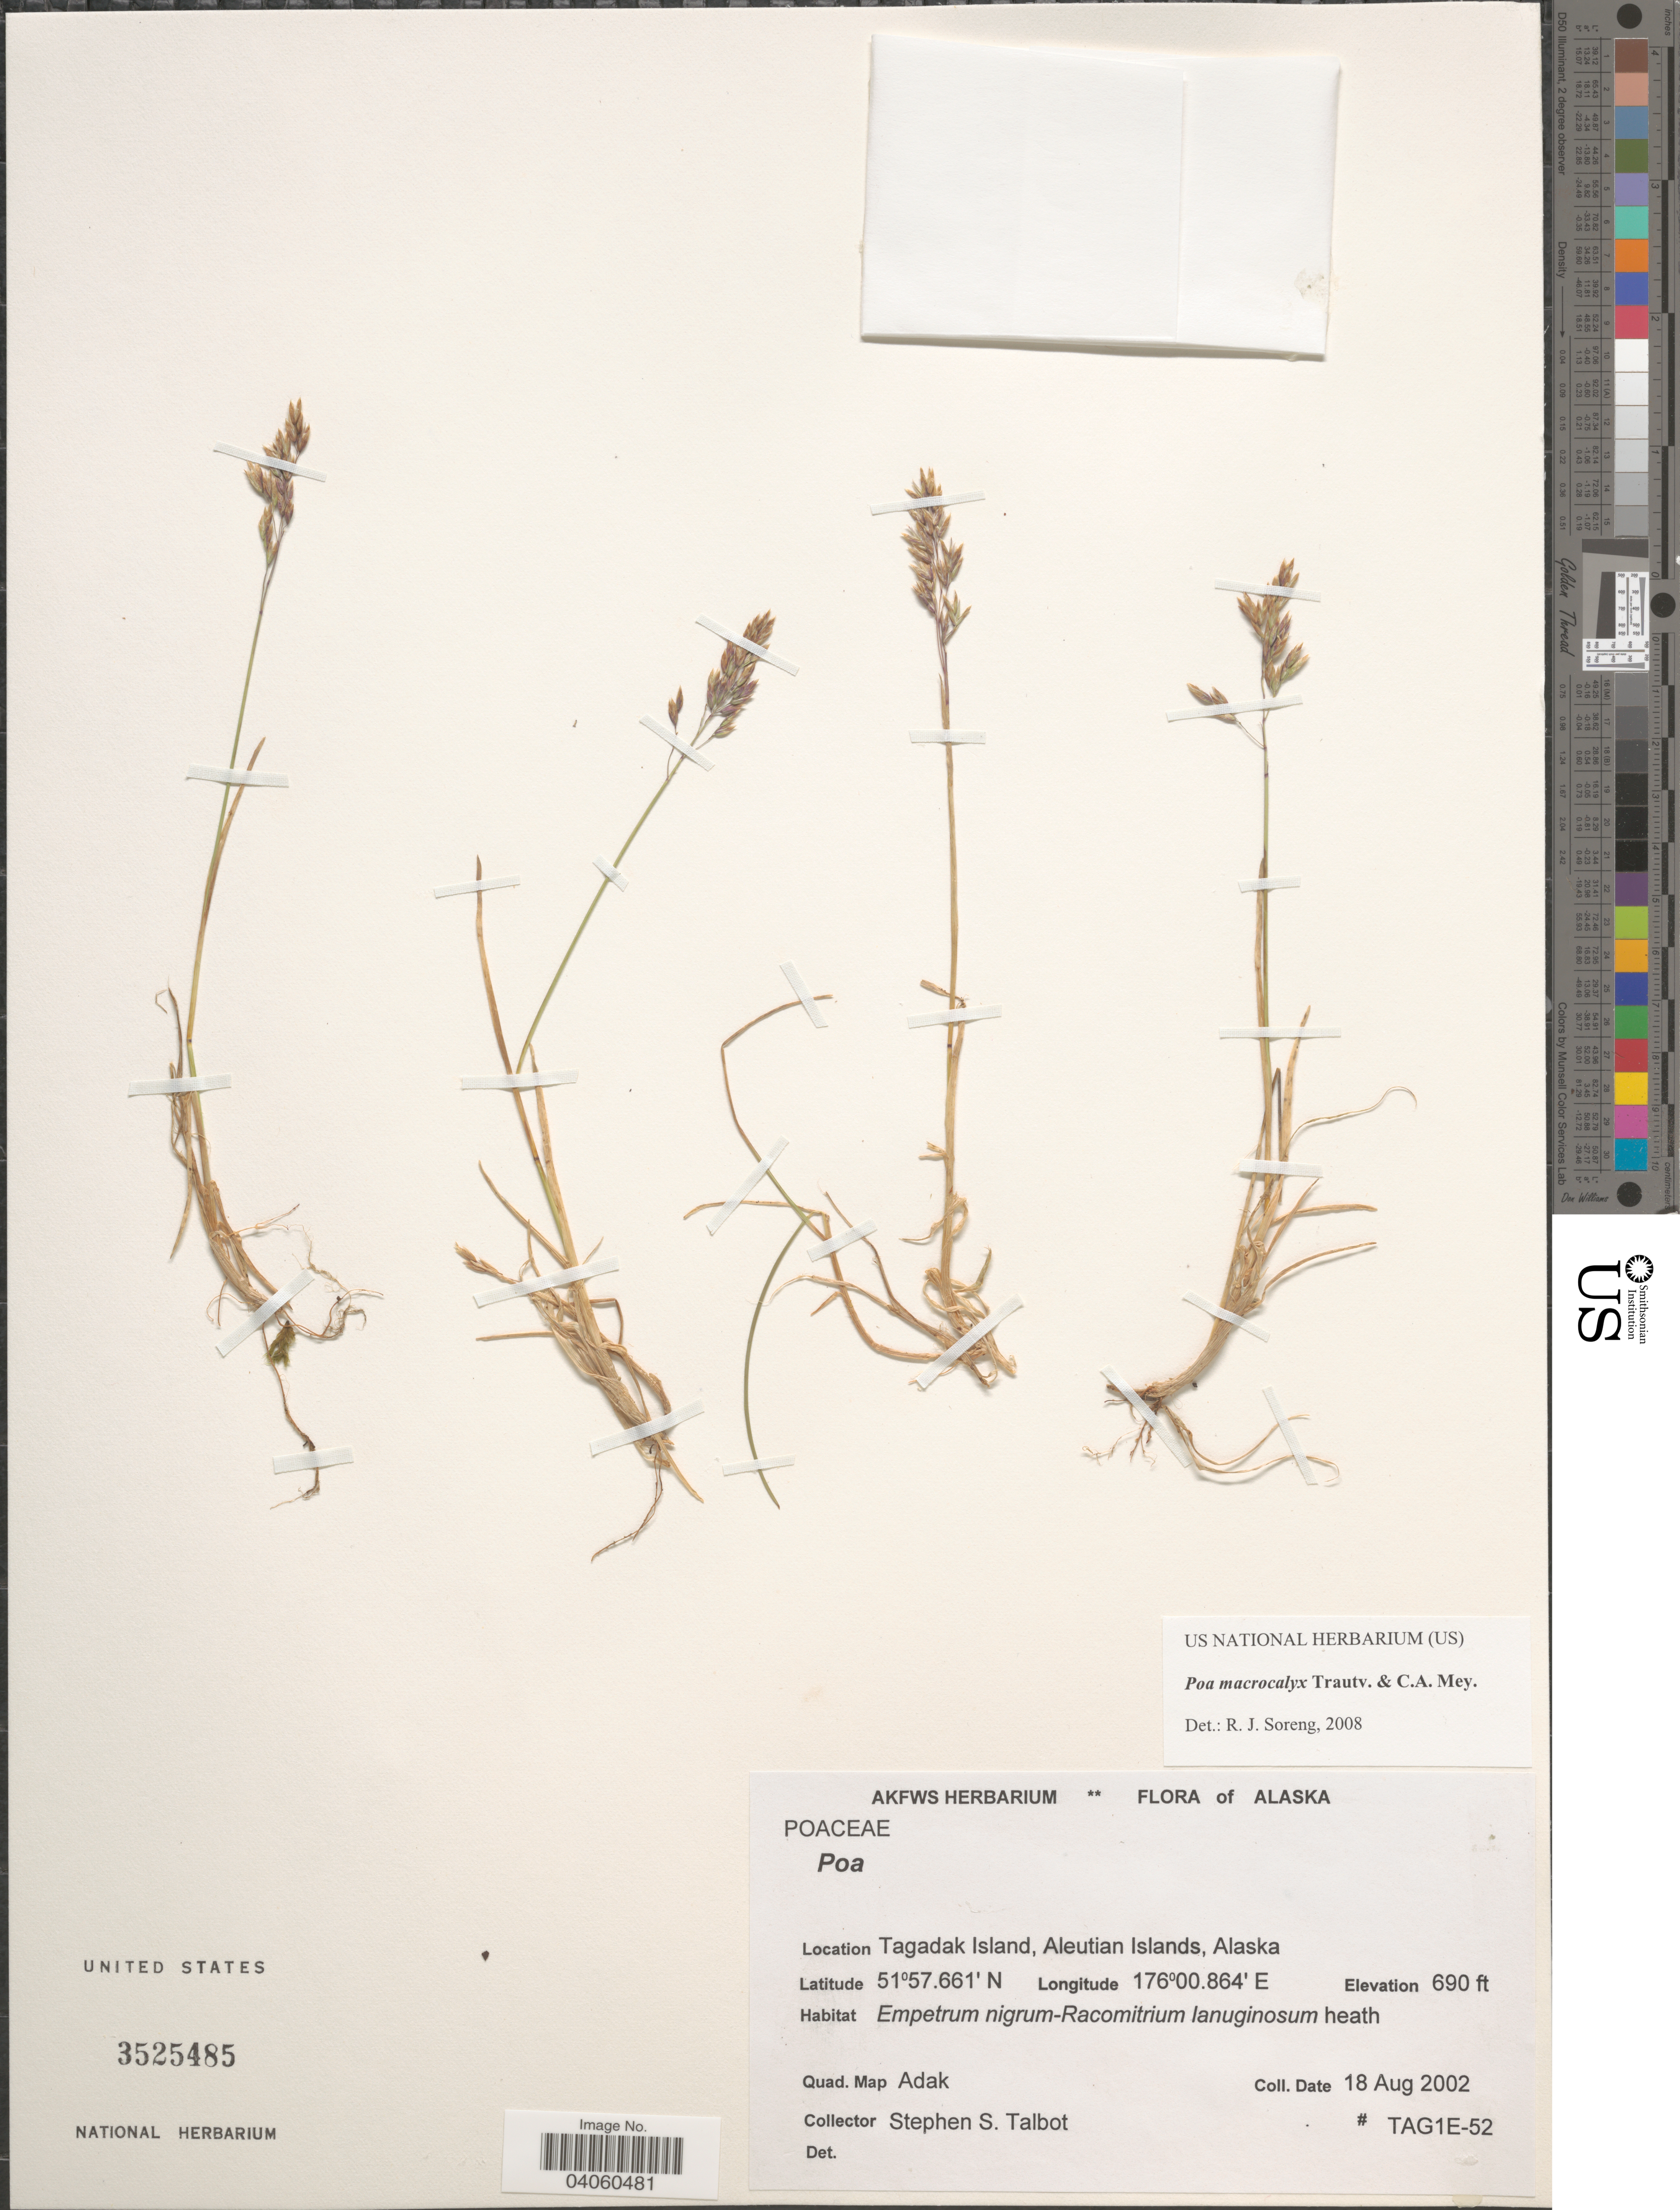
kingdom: Plantae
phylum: Tracheophyta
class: Liliopsida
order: Poales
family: Poaceae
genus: Poa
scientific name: Poa macrocalyx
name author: Trautv. & C.A. Mey.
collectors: S. S. Talbot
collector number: TAG1E-52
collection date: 2002-08-18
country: United States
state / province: Alaska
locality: Tagadak Island, Aleutian Islands. Quad. Map Adak.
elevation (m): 210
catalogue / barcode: US 3525485